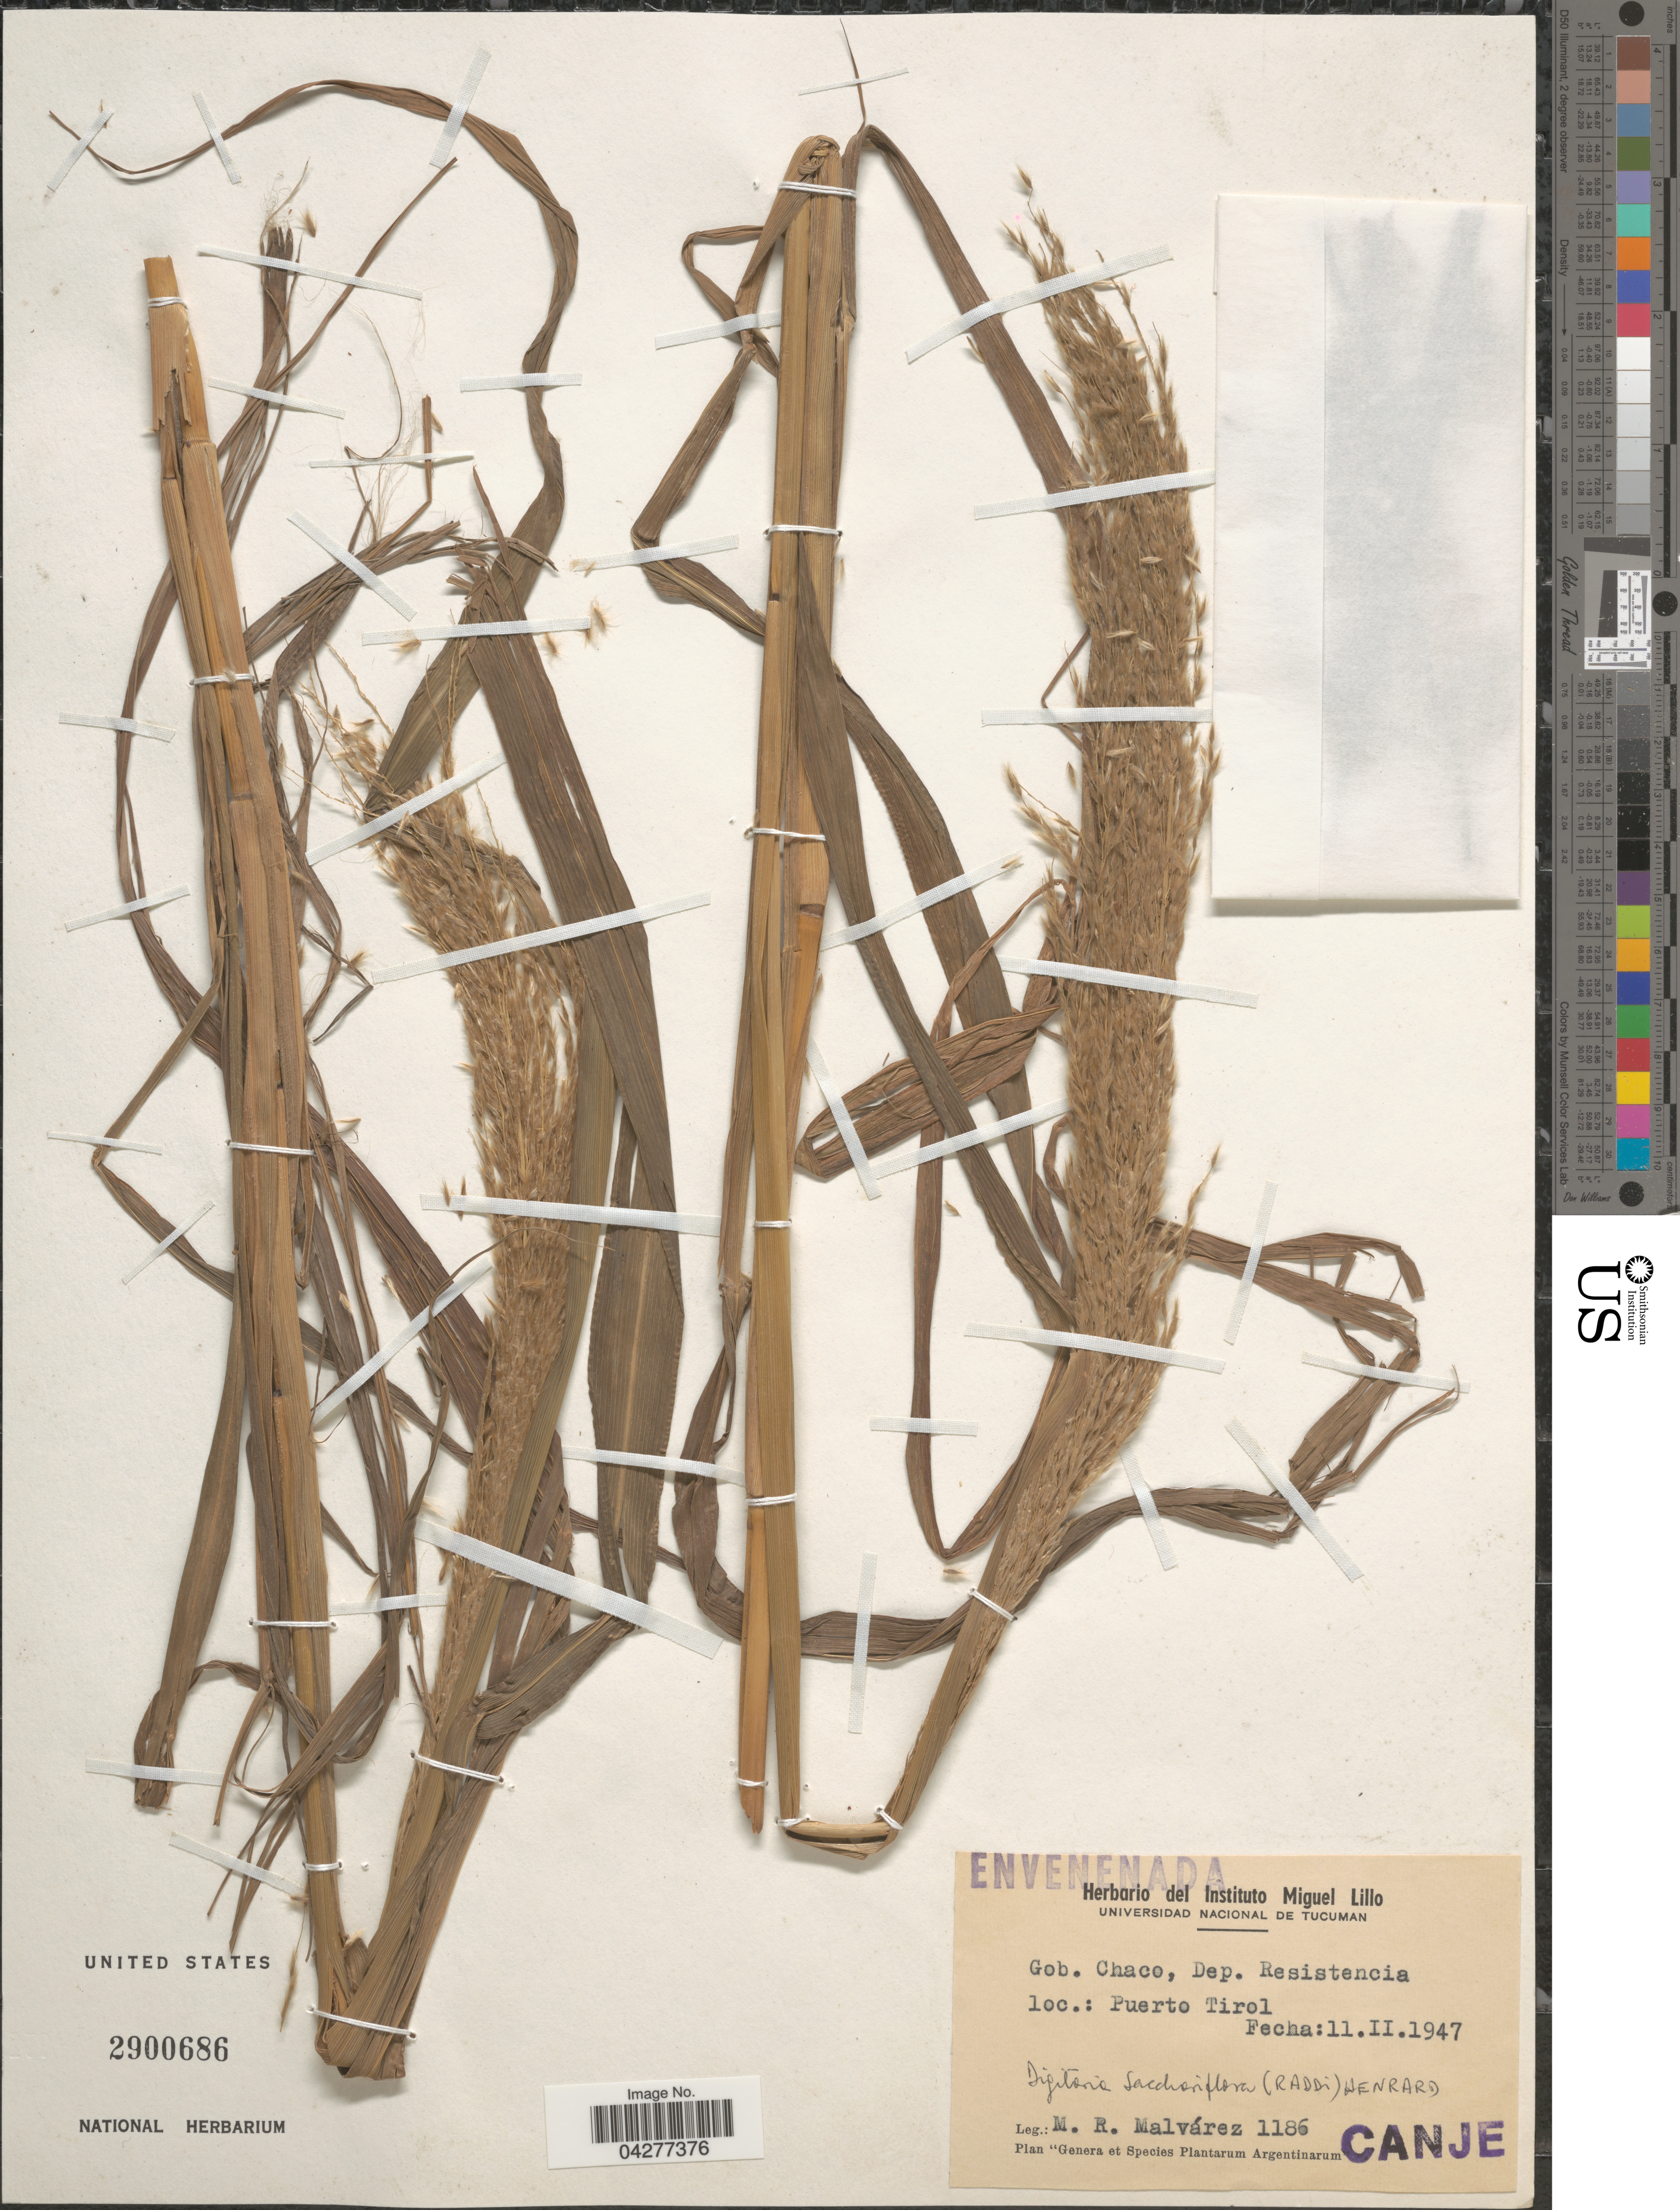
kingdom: Plantae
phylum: Tracheophyta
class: Liliopsida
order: Poales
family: Poaceae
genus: Digitaria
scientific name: Digitaria sacchariflora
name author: (Nees) Henr.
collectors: M. Malvárez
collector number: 1186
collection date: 1947-02-11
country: Argentina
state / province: Chaco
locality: Gob. Chaco, Dep. Resistencia. Puerto Tirol.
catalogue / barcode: US 2900686